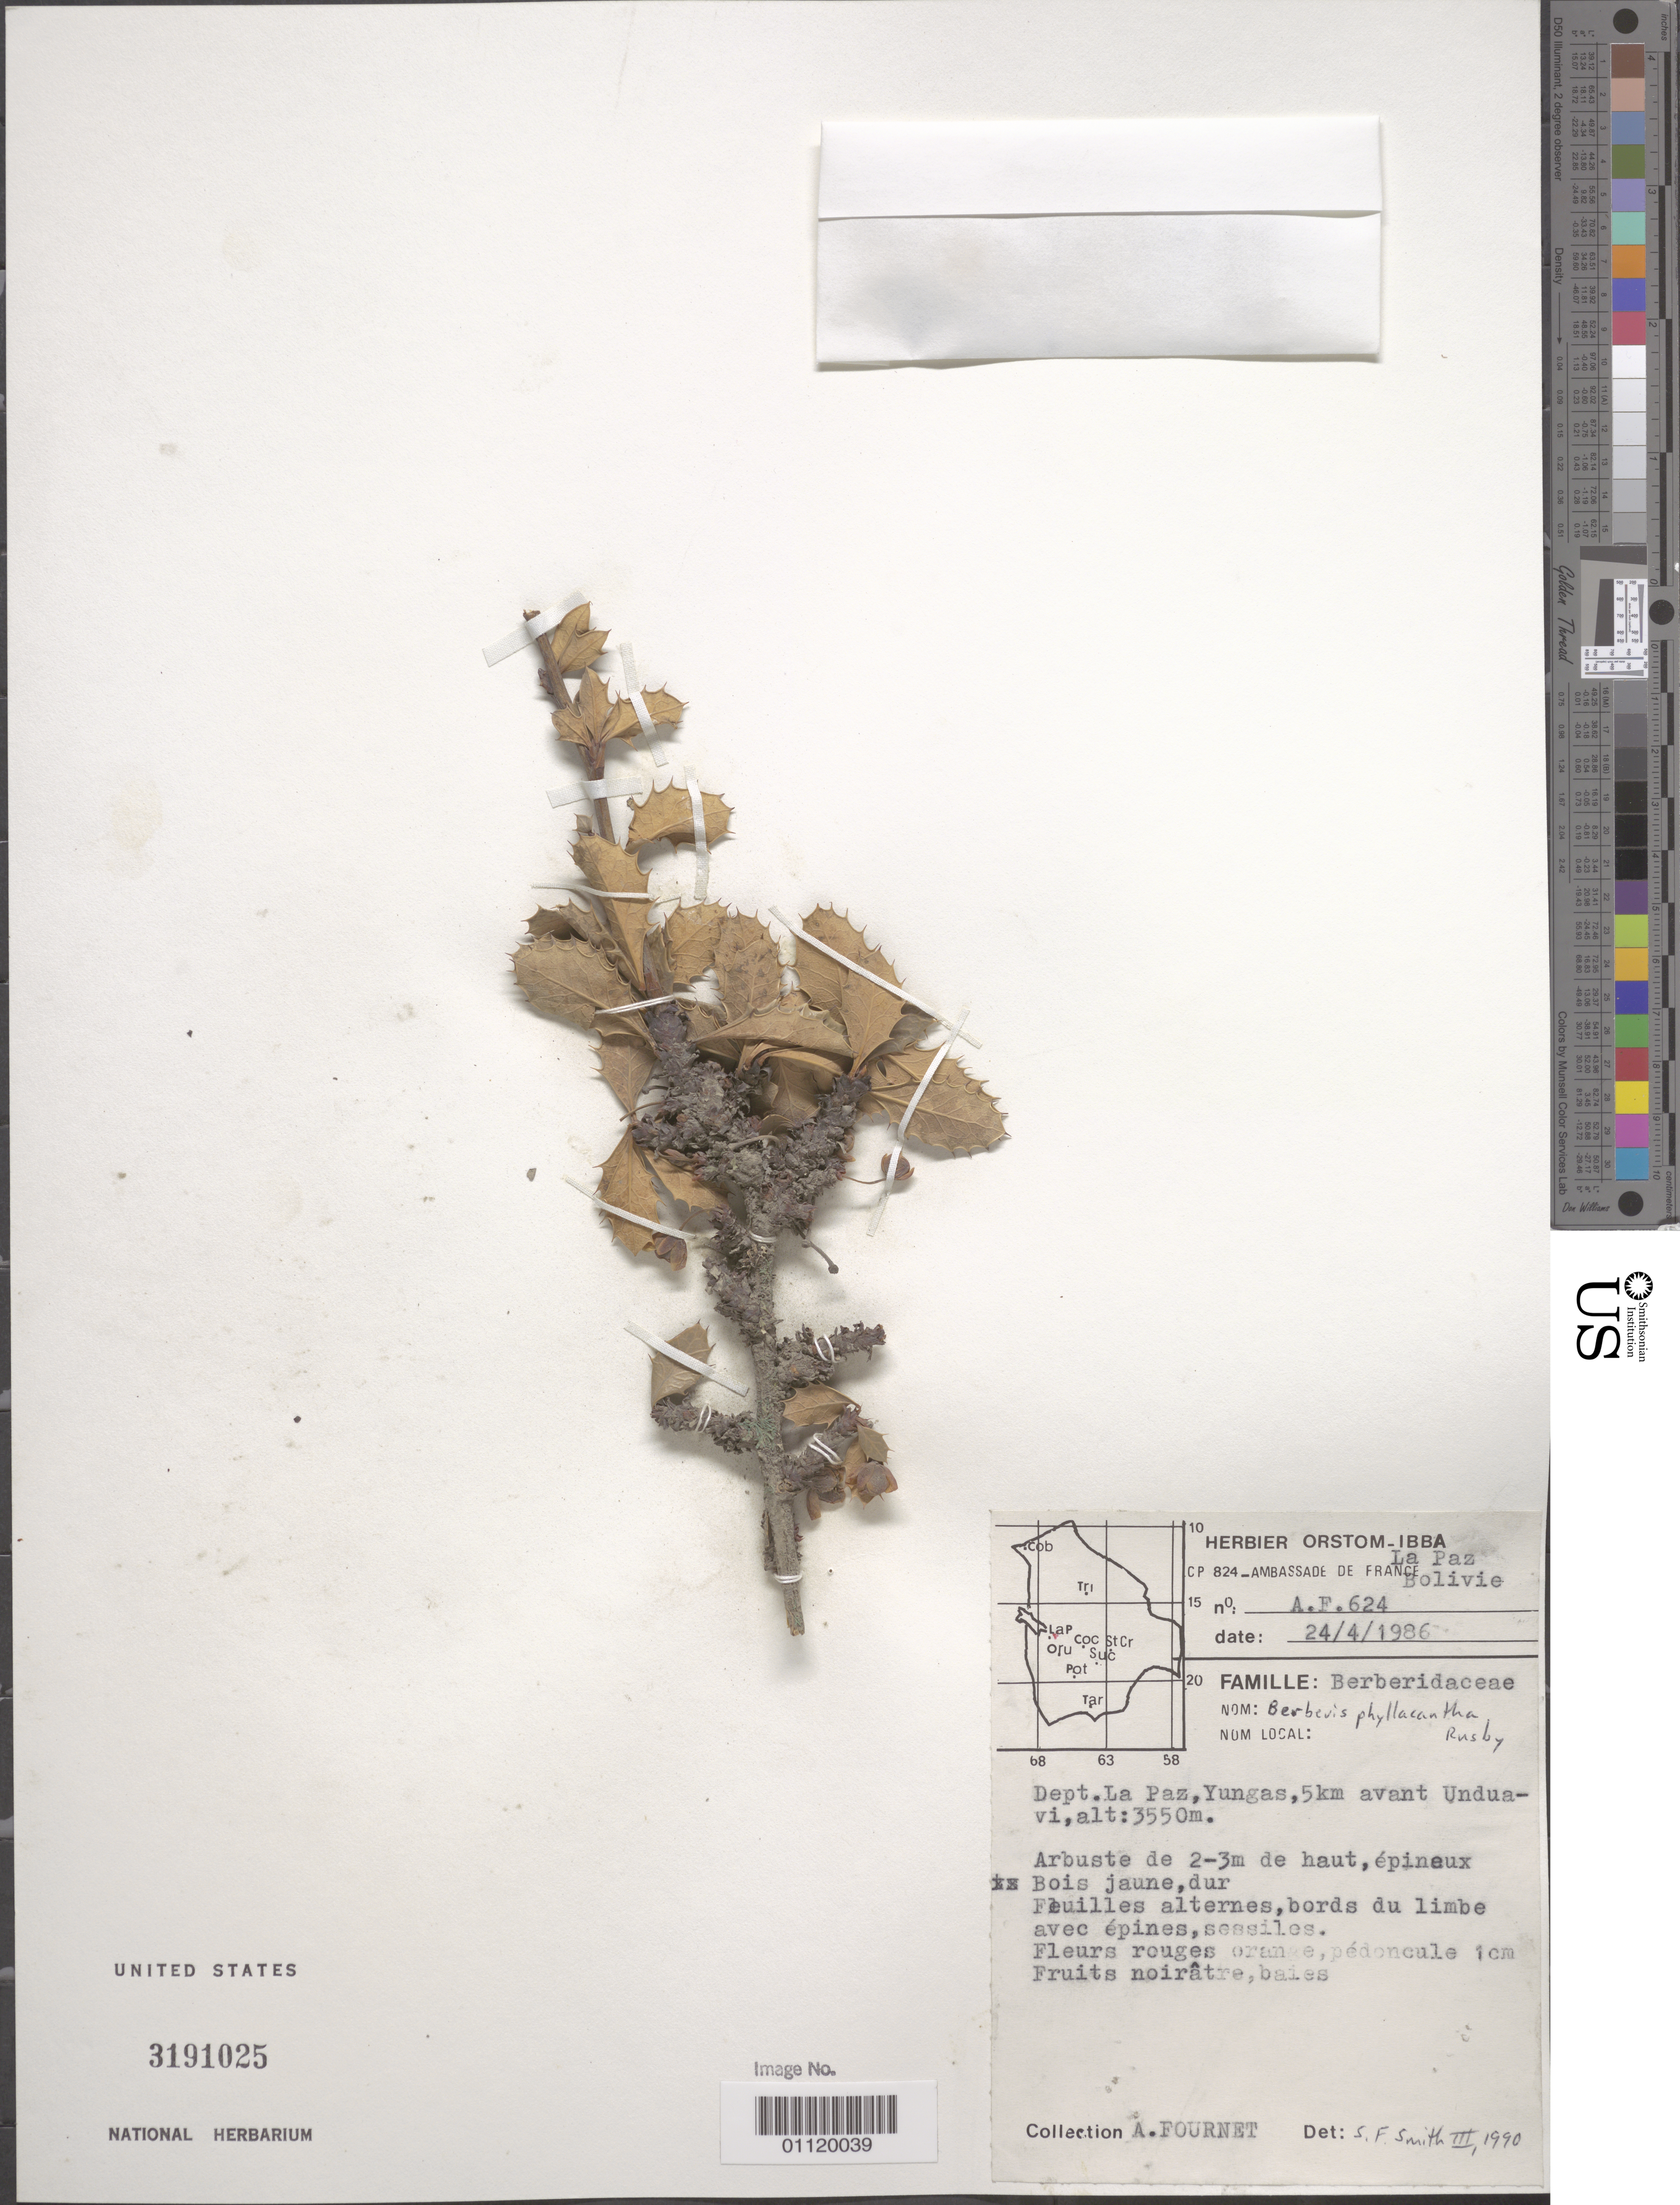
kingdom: Plantae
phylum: Tracheophyta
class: Magnoliopsida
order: Ranunculales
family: Berberidaceae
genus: Berberis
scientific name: Berberis phyllacantha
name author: Rusby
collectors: A. Fournet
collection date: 1986-04-24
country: Bolivia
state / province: La Paz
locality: Yungas, 5 km before Unduavi.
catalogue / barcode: US 3191025